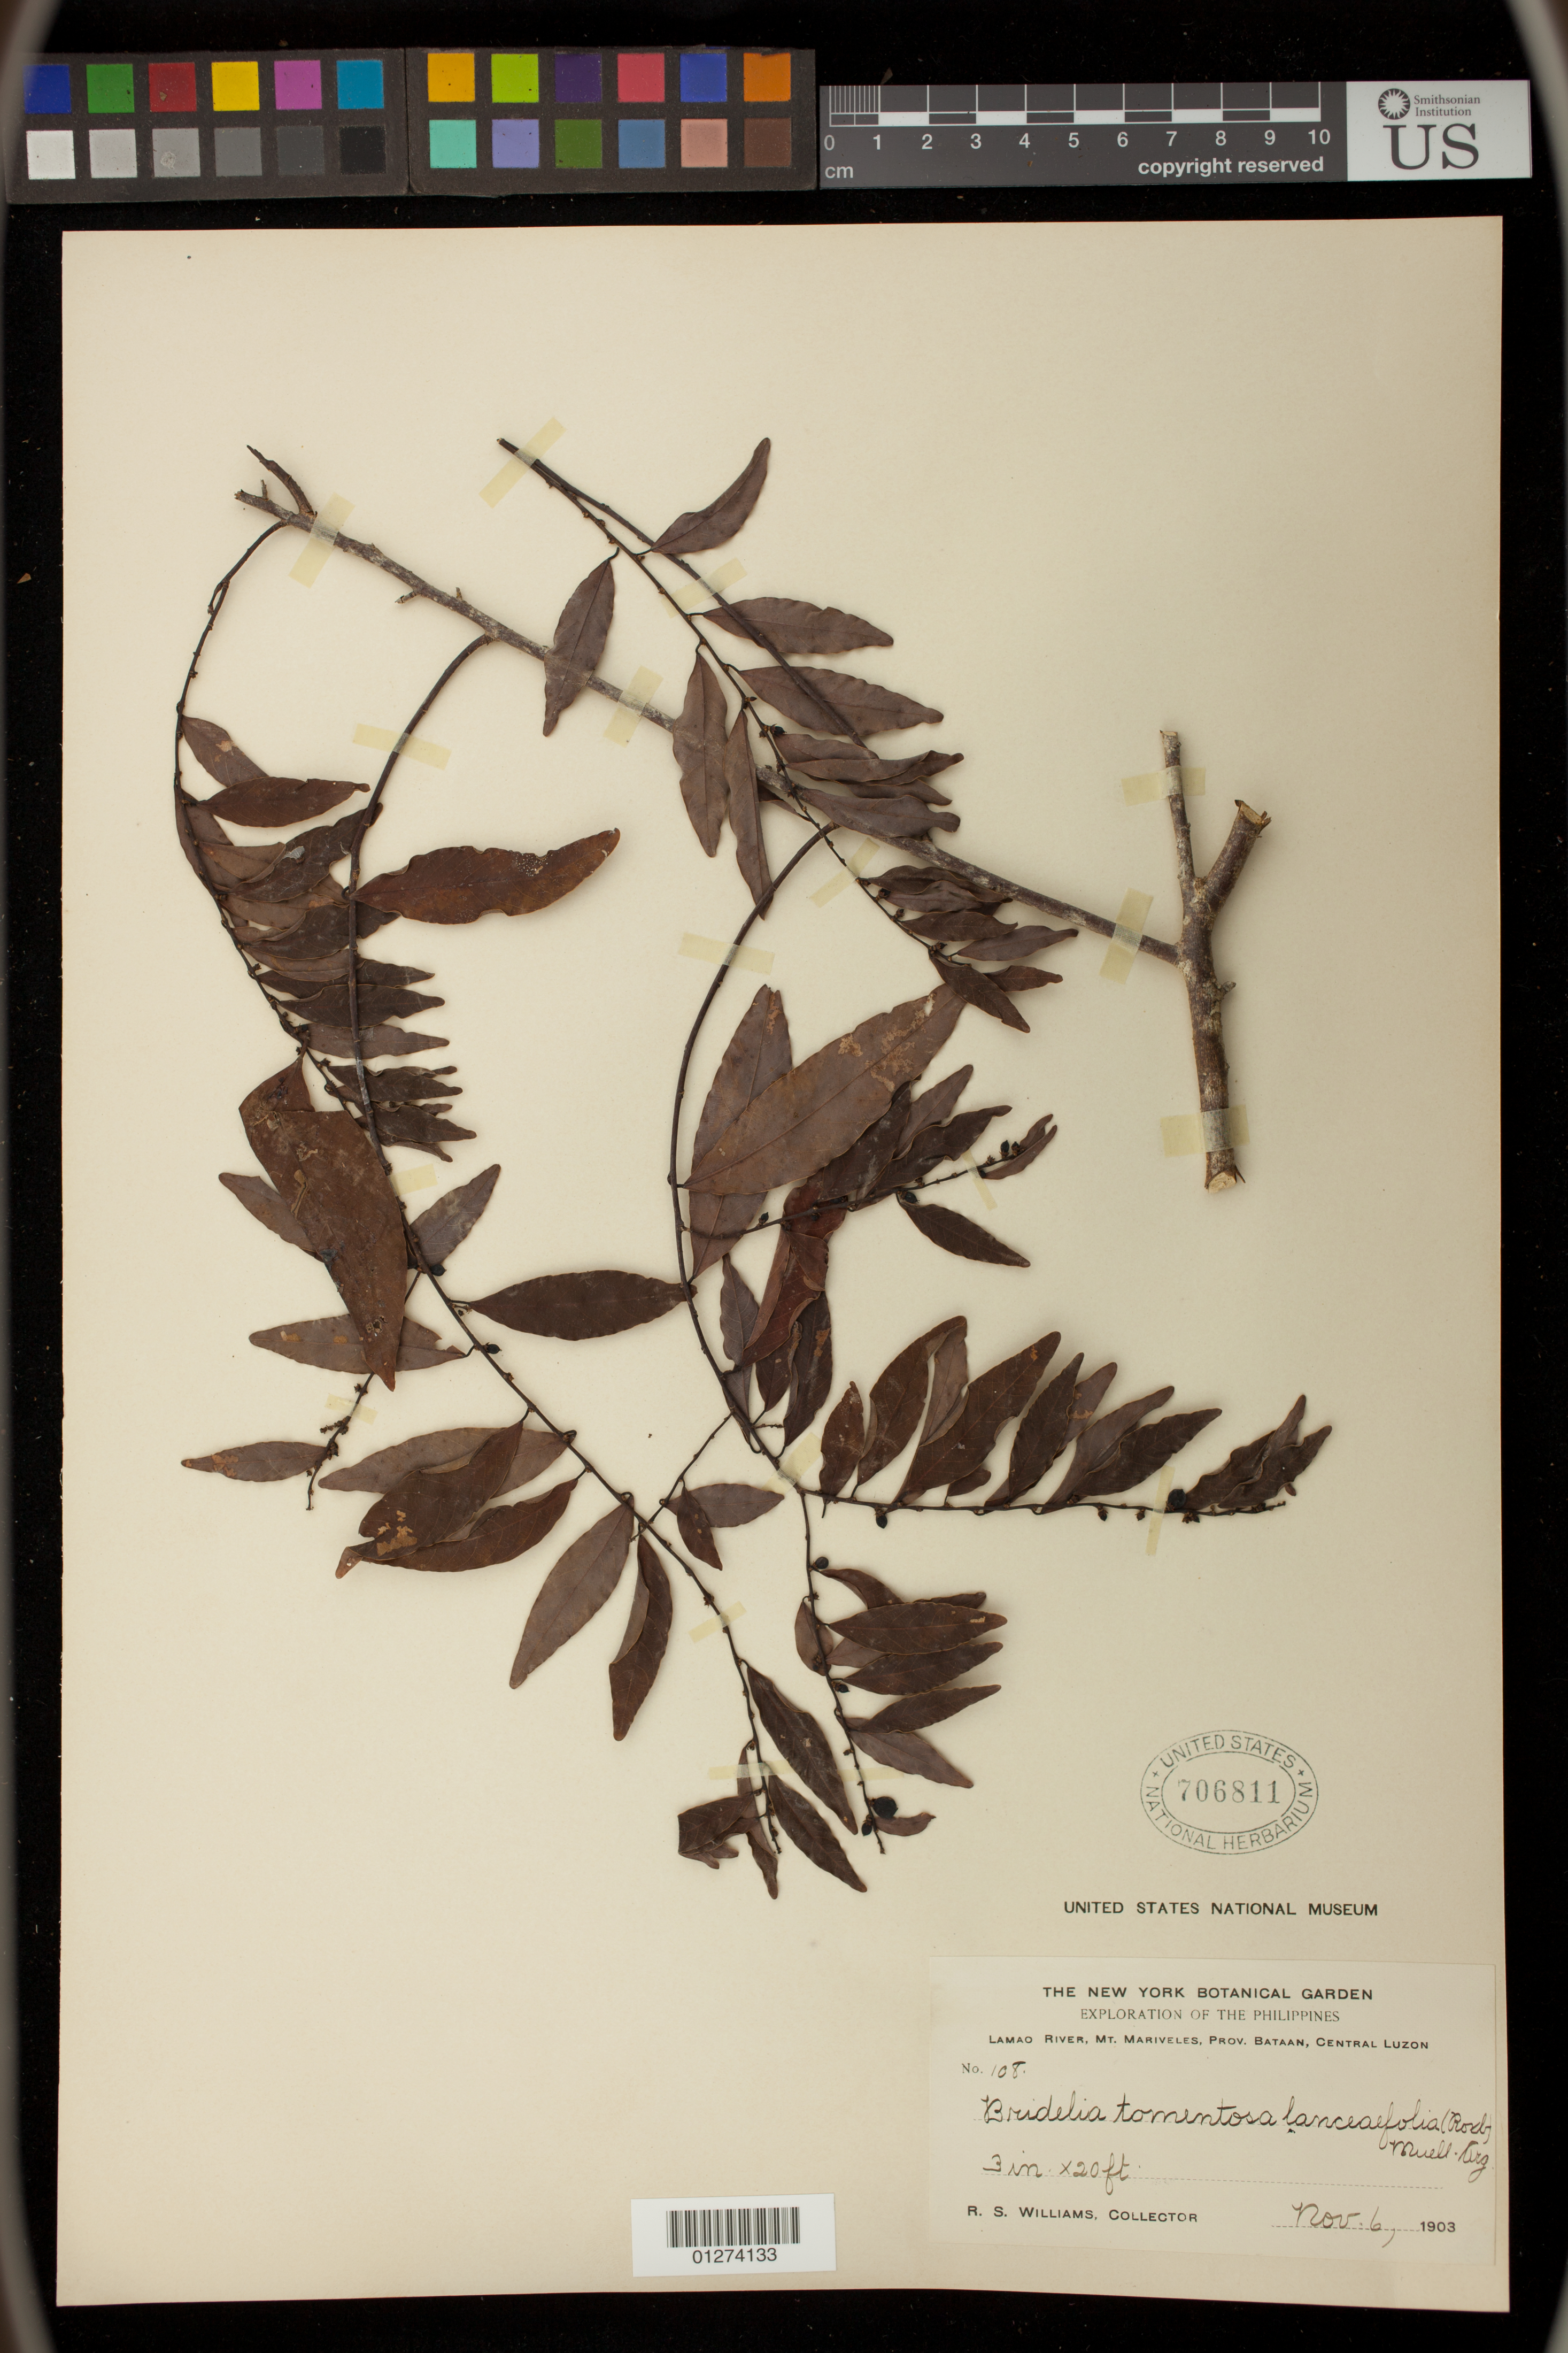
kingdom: Plantae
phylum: Tracheophyta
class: Magnoliopsida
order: Malpighiales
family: Phyllanthaceae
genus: Bridelia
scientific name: Bridelia tomentosa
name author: Blume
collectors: R. S. Williams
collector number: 108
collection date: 1903-11-06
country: Philippines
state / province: Central Luzon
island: Luzon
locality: Lamao River, Mt. Mariveles, Prov. Bataan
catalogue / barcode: US 706811